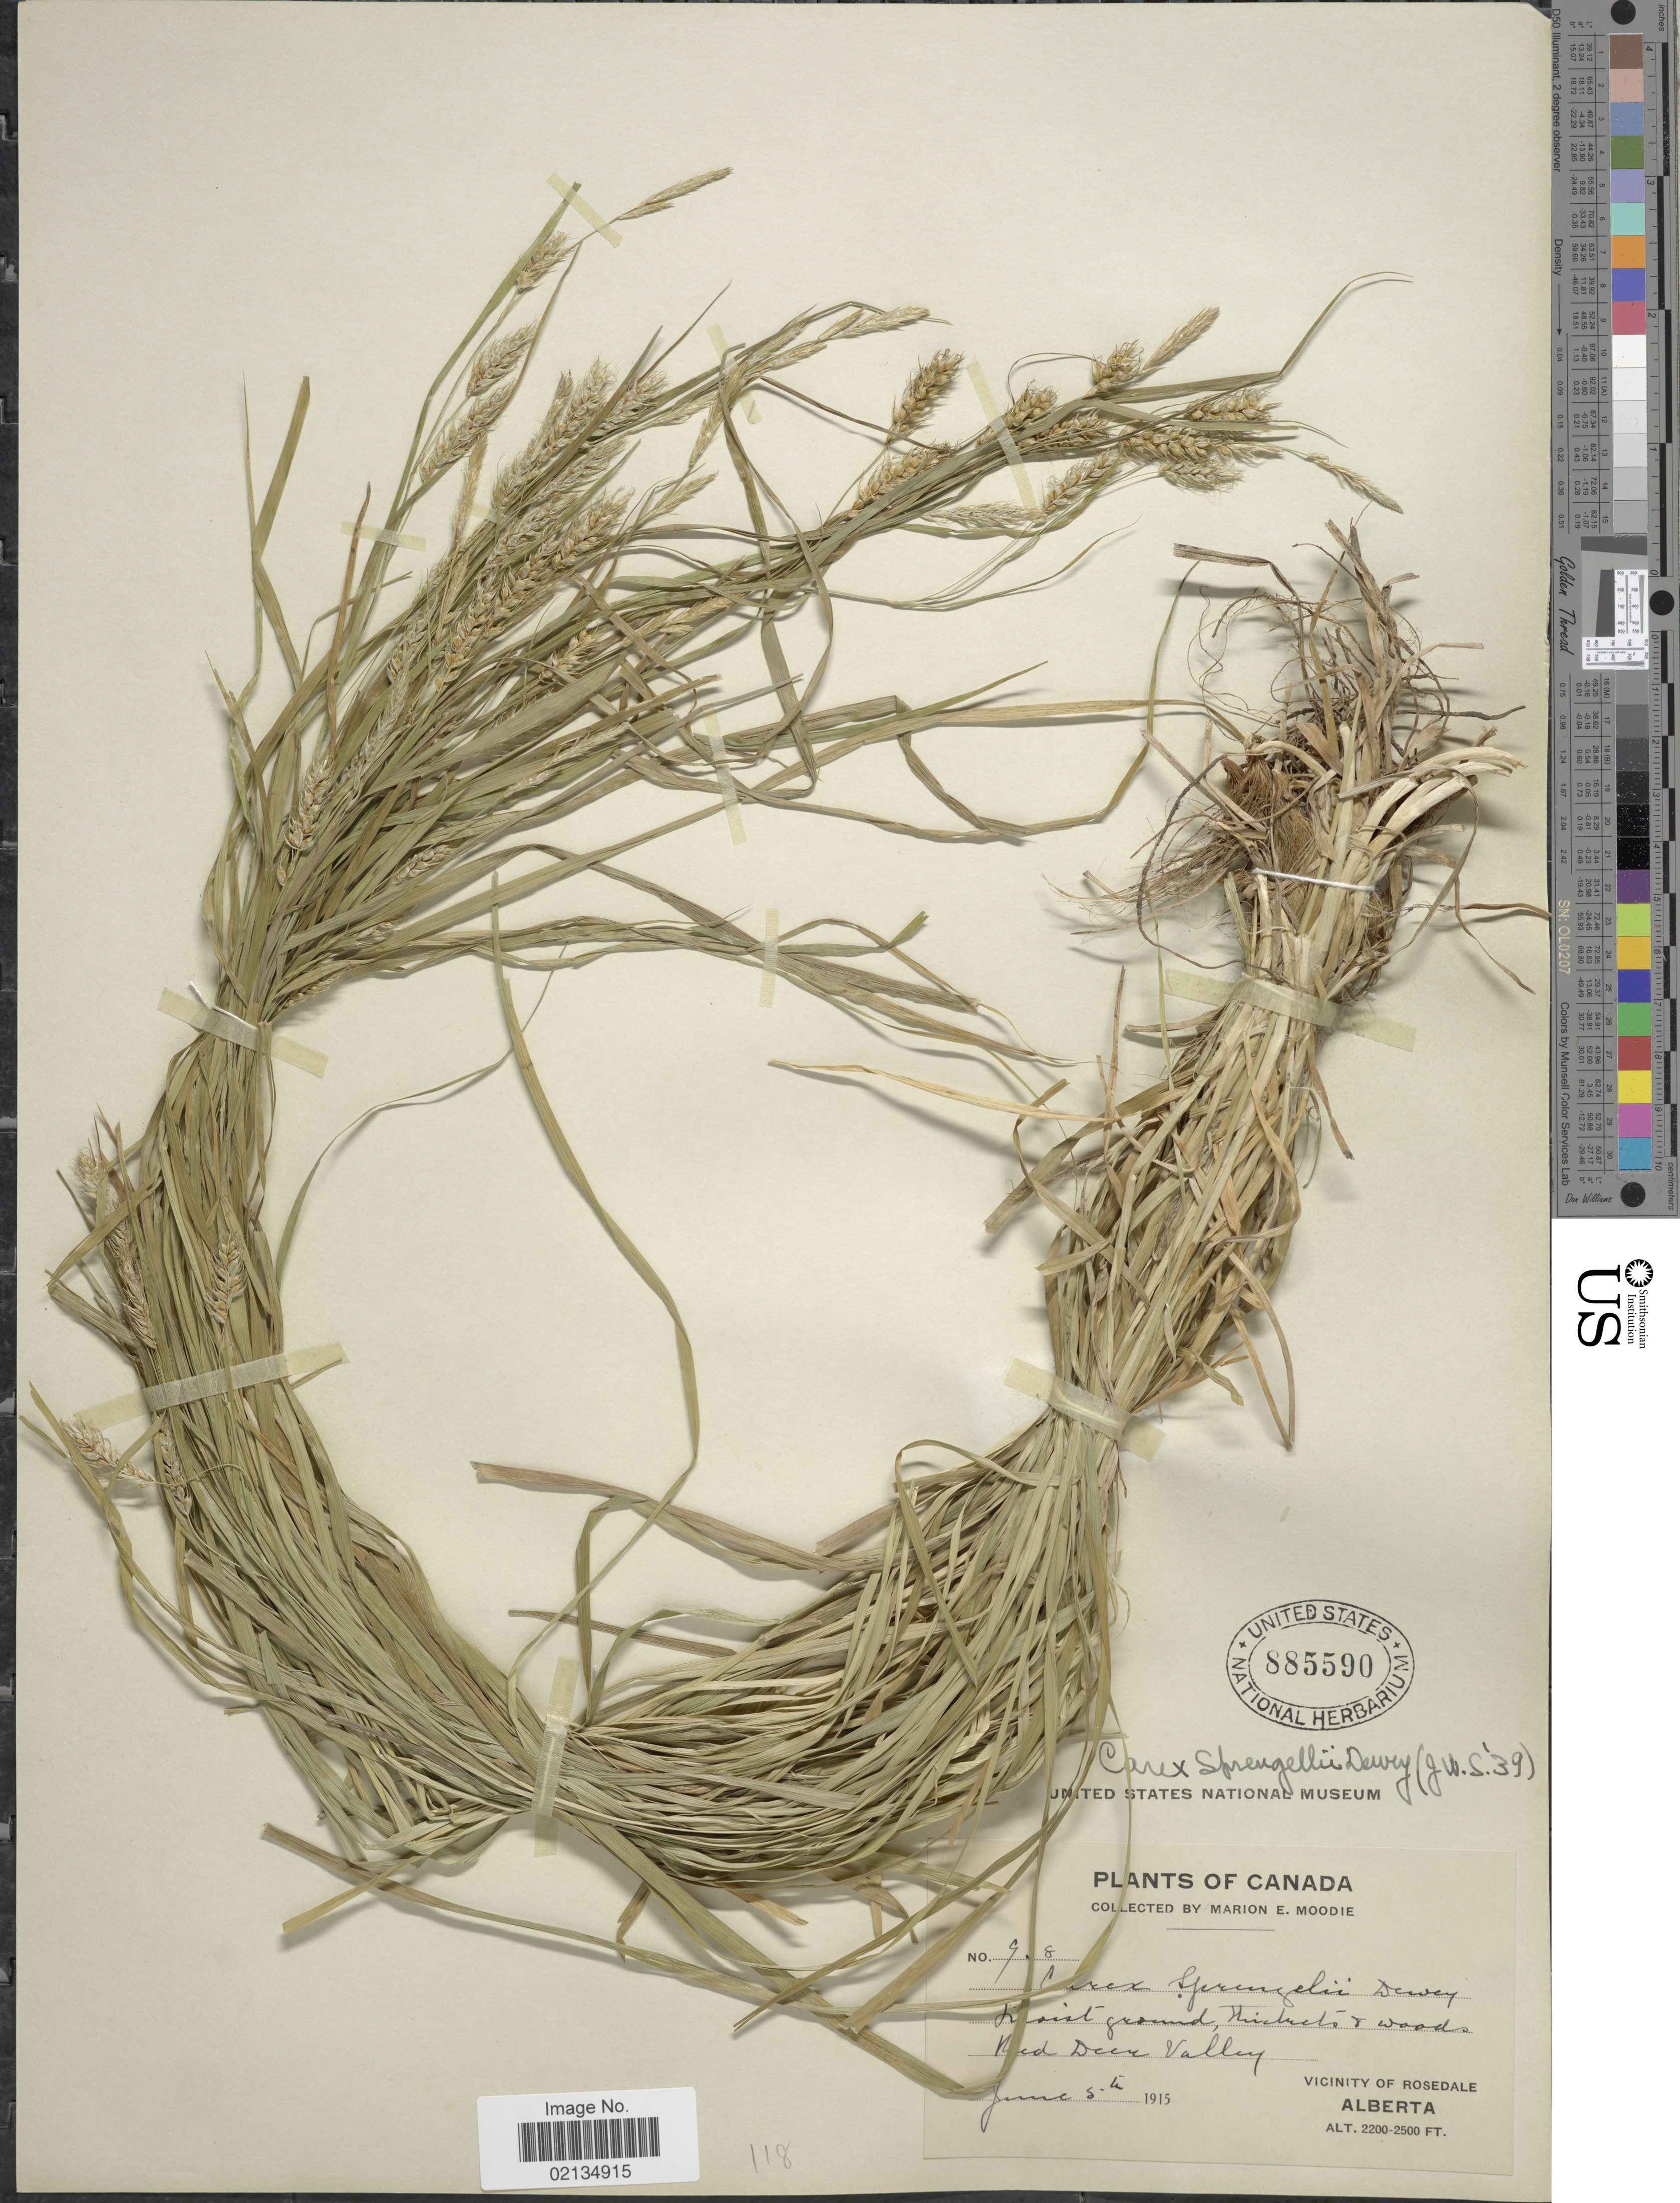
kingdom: Plantae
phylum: Tracheophyta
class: Liliopsida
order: Poales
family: Cyperaceae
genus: Carex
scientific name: Carex sprengelii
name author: Dewey ex Spreng.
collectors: M. E. Moodie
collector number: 9!8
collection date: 1915-06-05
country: Canada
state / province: Alberta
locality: Moist grounds, thickets & woods, Red Deer Valley, Vicinity of Rosedale, Alberta.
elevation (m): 671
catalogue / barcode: US 885590